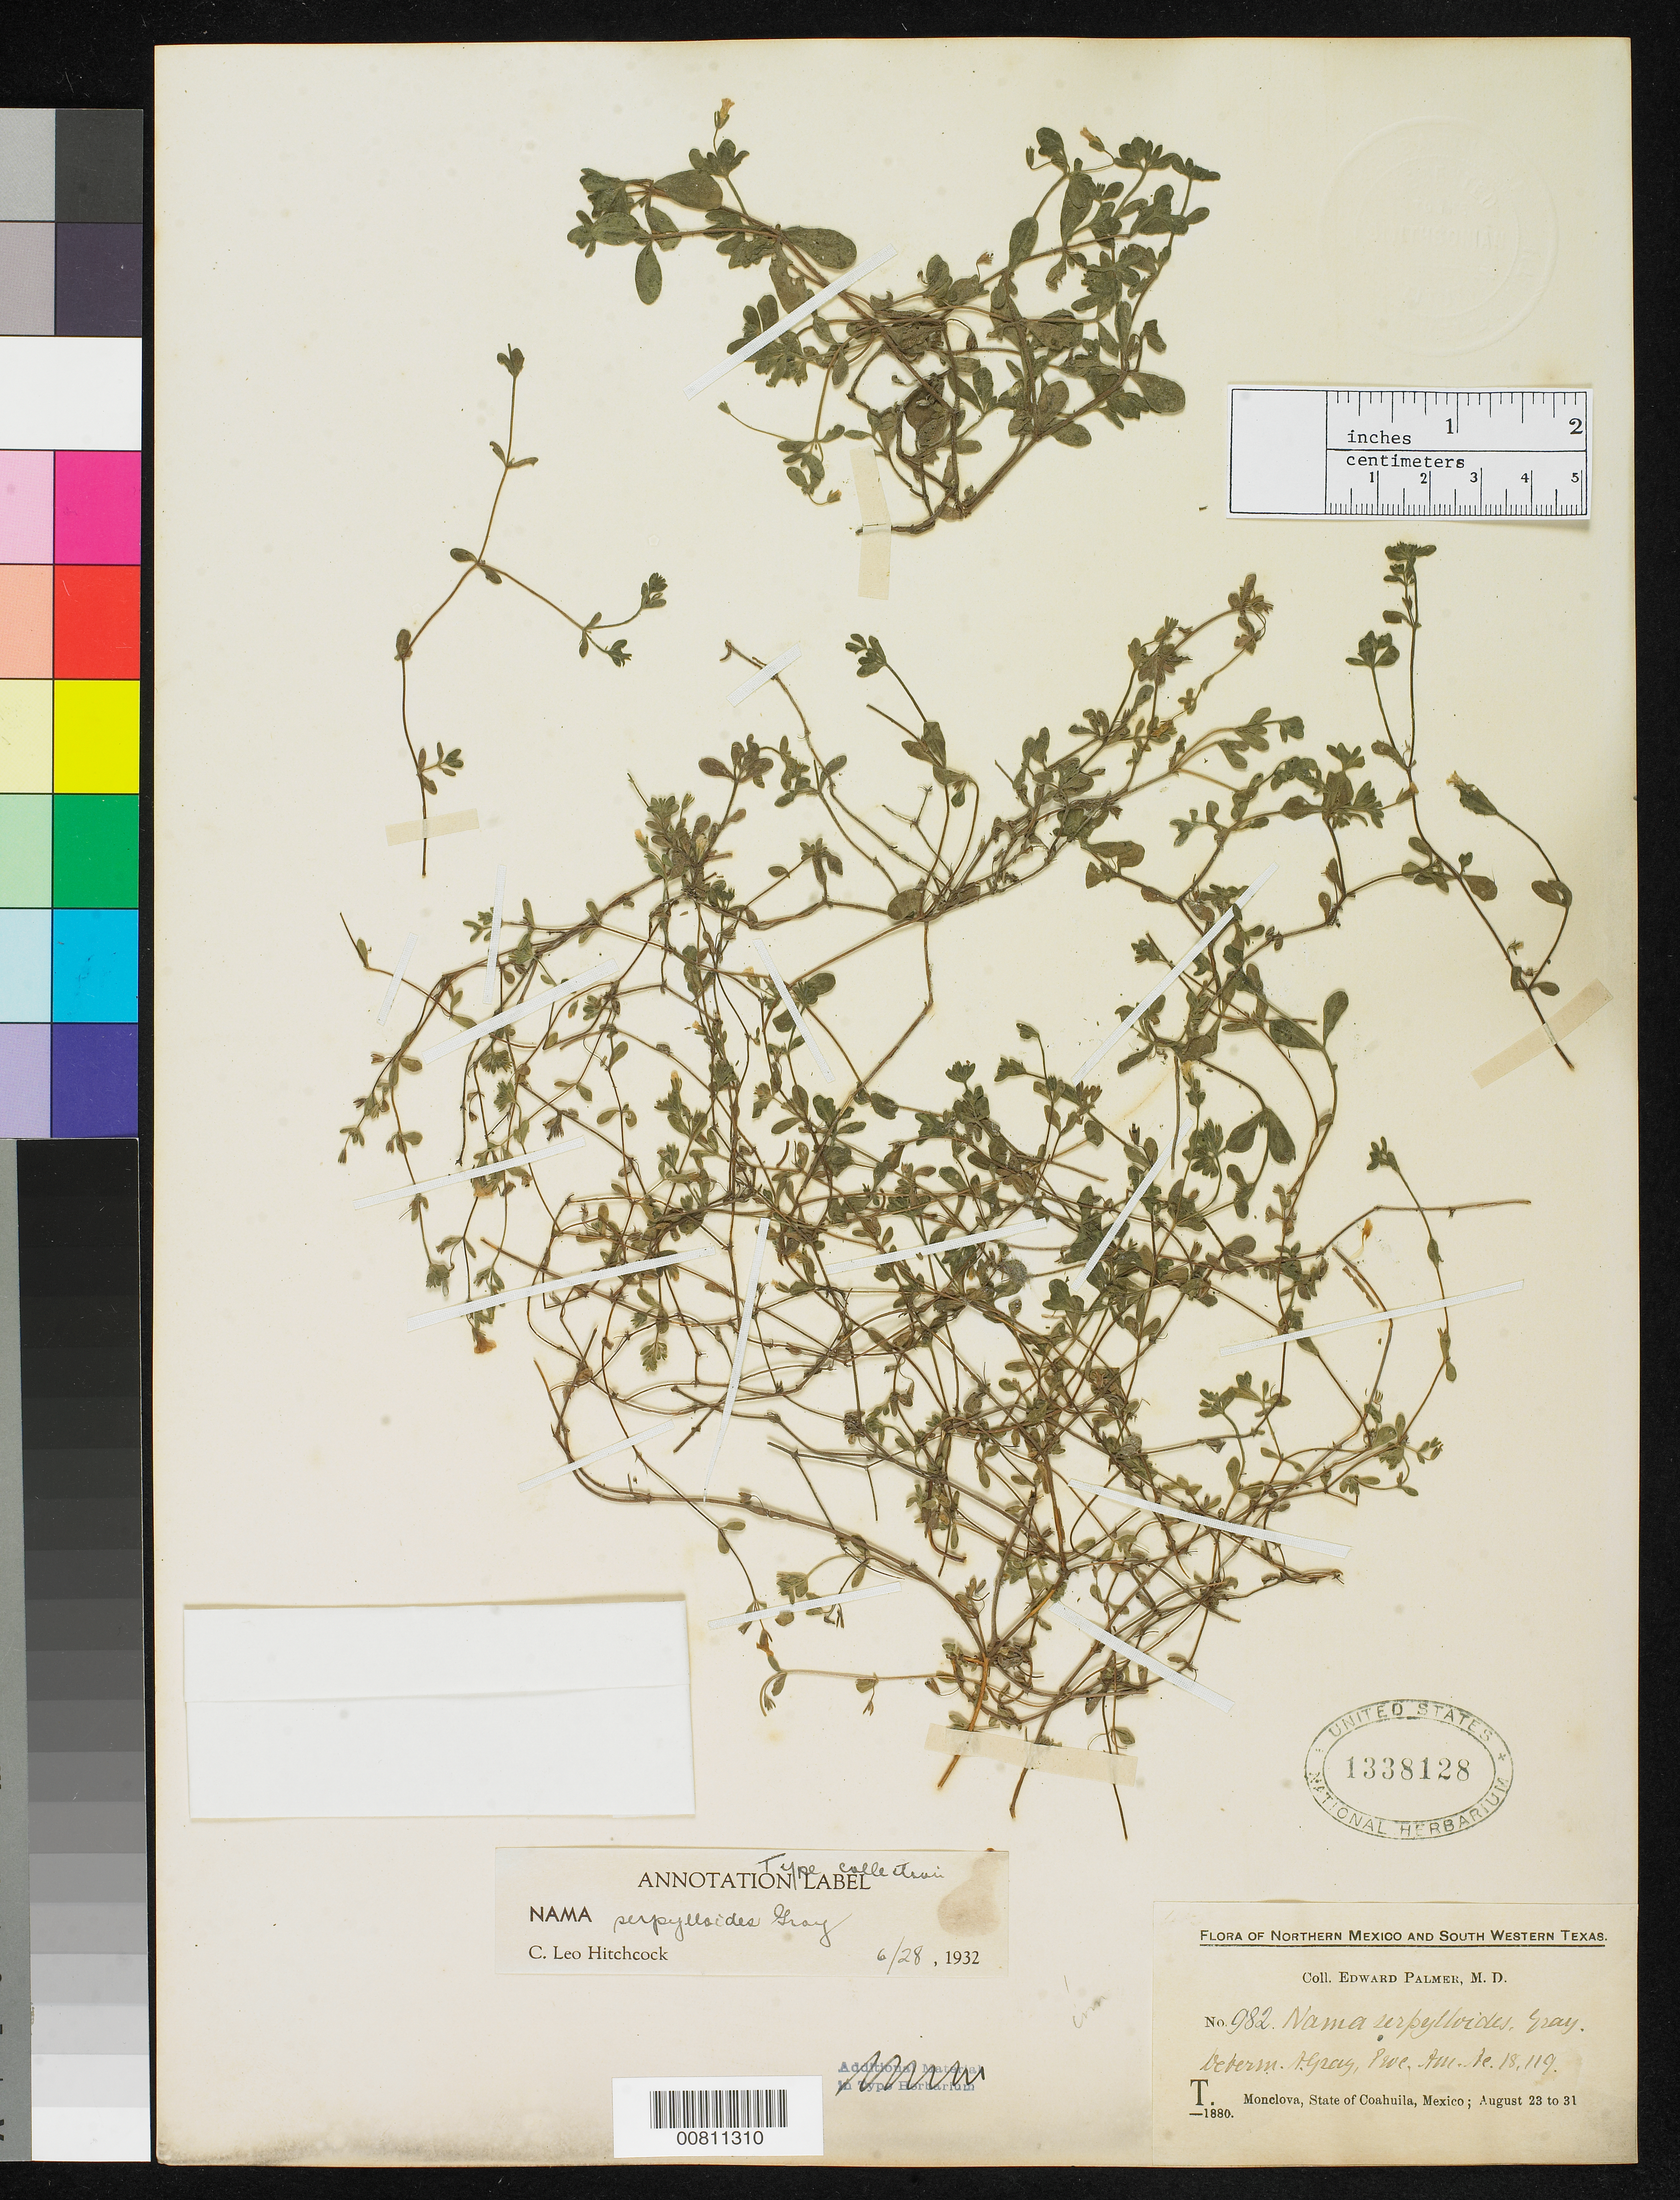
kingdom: Plantae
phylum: Tracheophyta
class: Magnoliopsida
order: Boraginales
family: Namaceae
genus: Nama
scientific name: Nama serpylloides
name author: A. Gray in Hemsl.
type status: Isotype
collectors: E. Palmer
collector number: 982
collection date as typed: Feb 1880 to -- Oct 1880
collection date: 1880-02/1880-10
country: Mexico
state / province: Coahuila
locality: Near Monclova.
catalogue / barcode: US 1338128